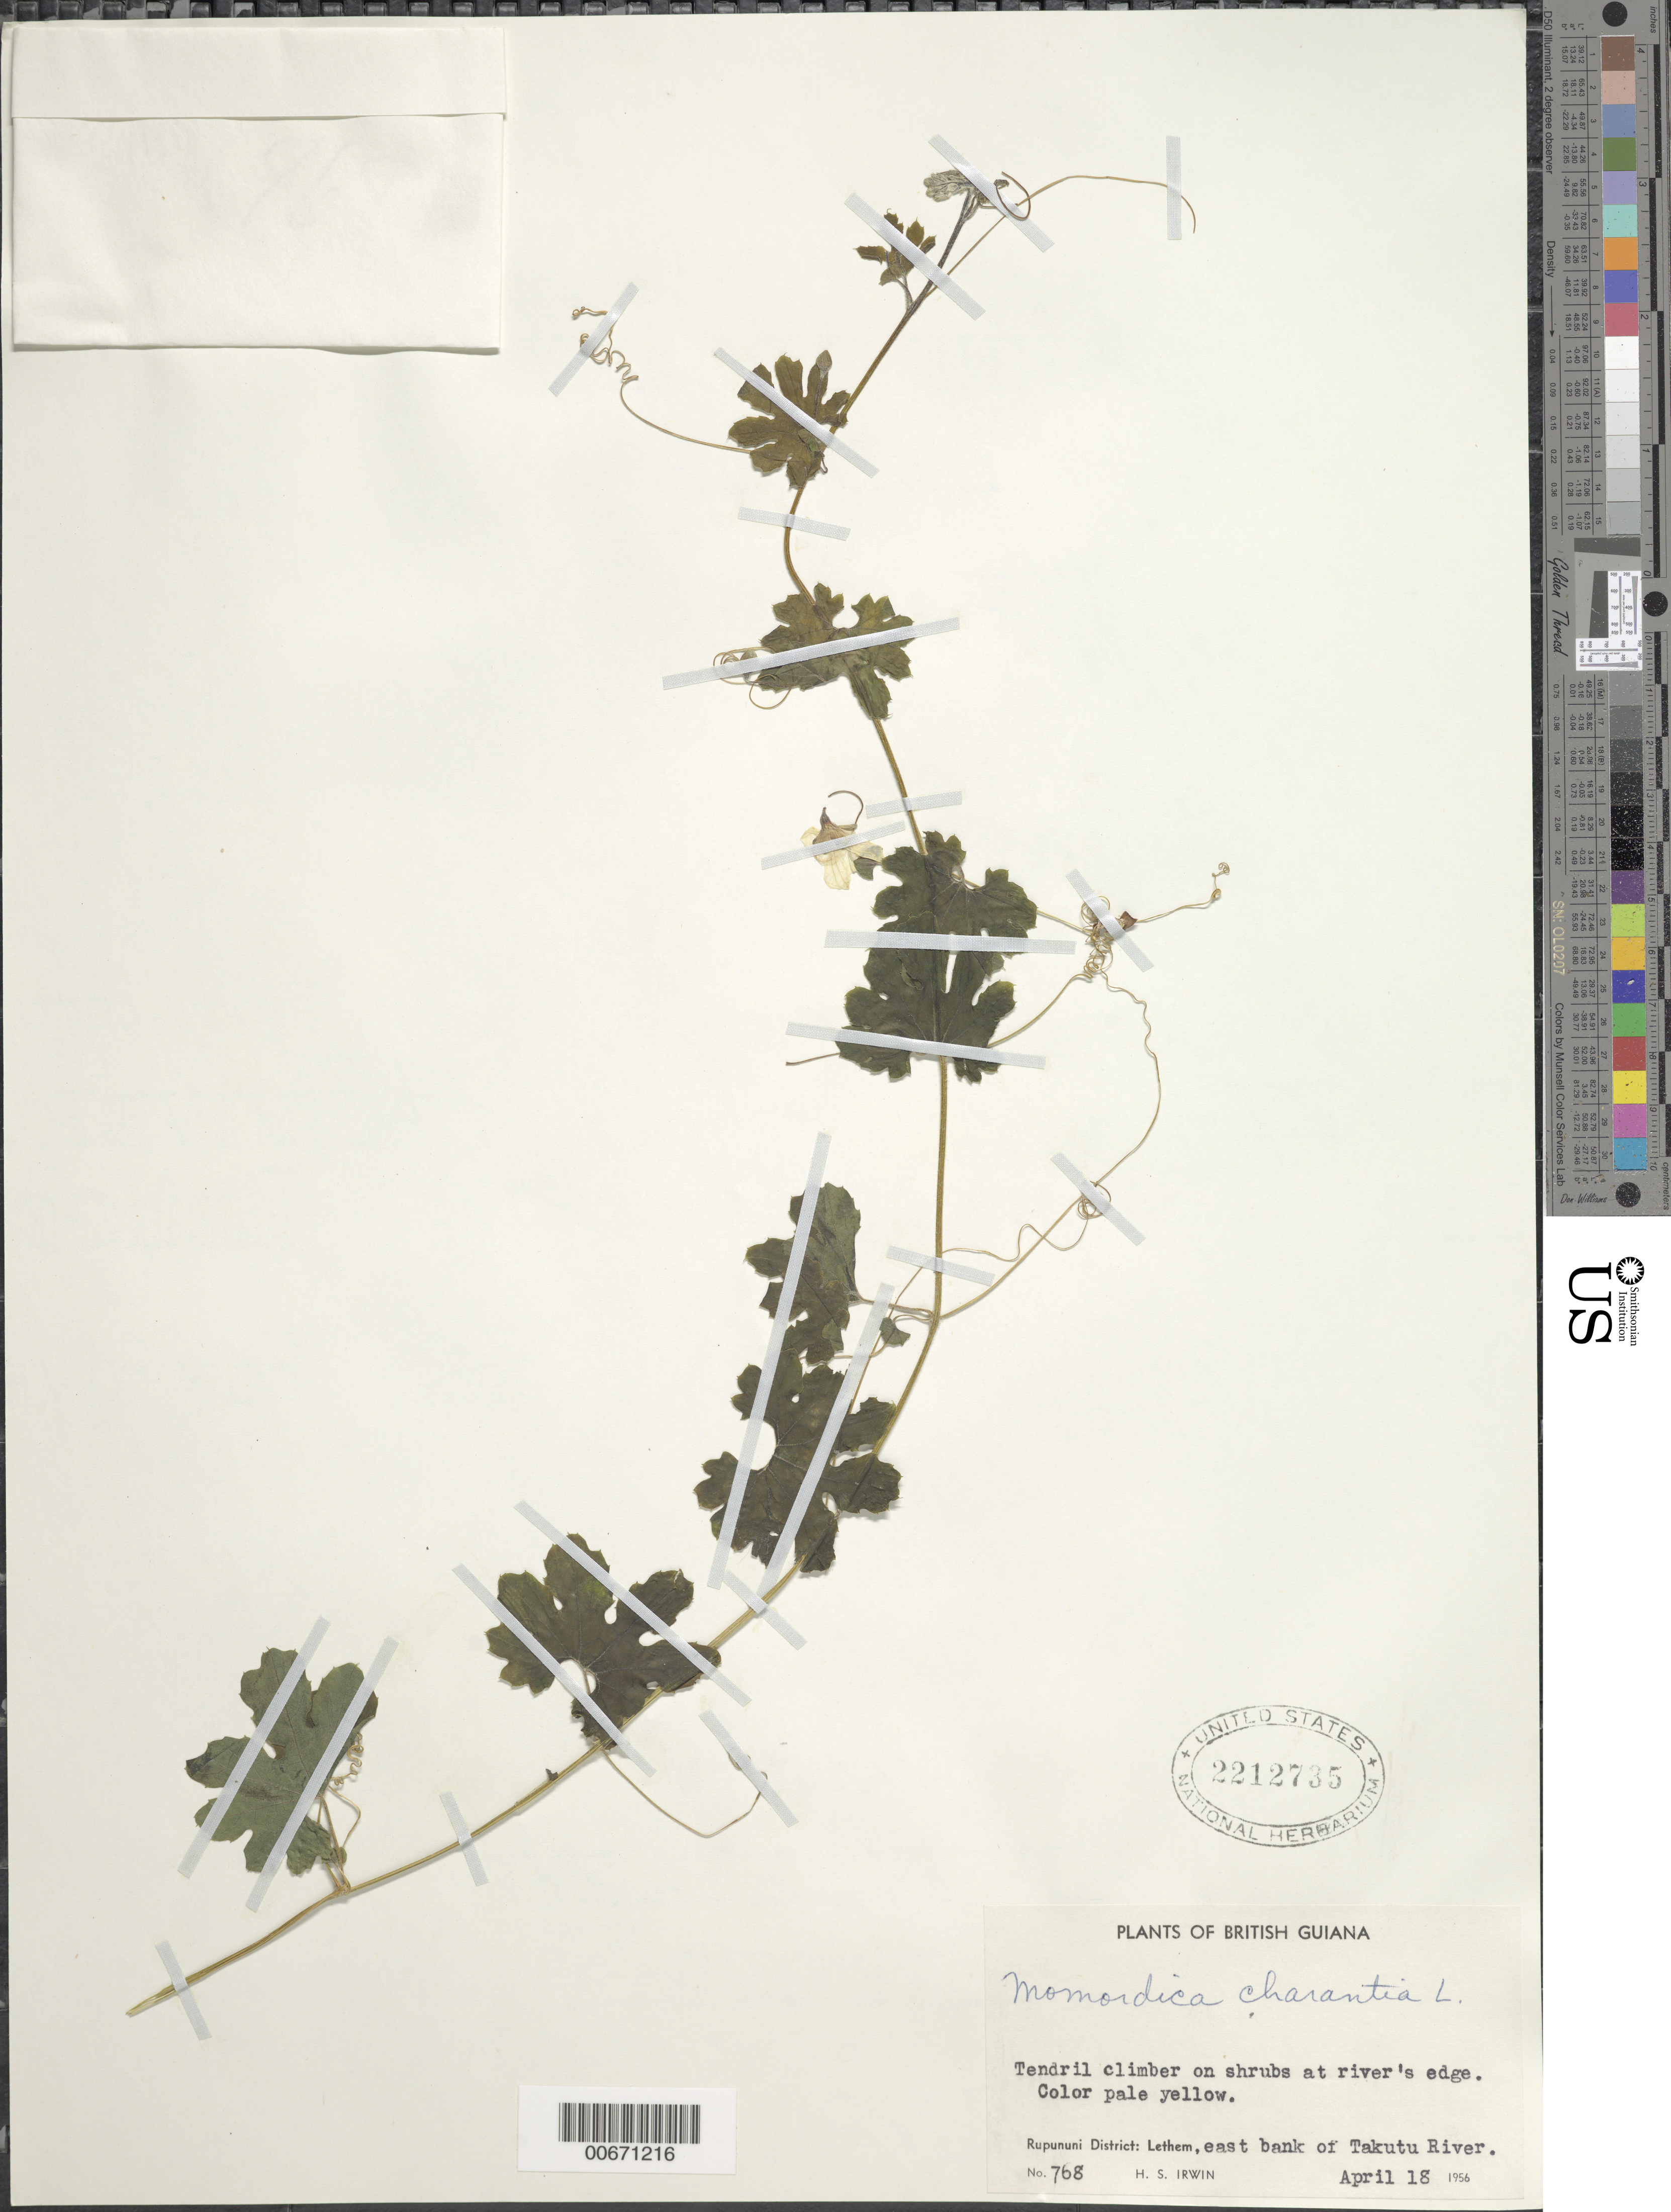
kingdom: Plantae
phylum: Tracheophyta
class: Magnoliopsida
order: Cucurbitales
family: Cucurbitaceae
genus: Momordica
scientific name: Momordica charantia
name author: L.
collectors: H. Irwin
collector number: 768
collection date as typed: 18-Apr-56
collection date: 1956-04-18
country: Guyana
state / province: U. Takutu-U. Essequibo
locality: Lethem, E bank of Takutu R., Rupununi Dist.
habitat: Tendril climber on shrubs at river's edge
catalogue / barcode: US 2212735